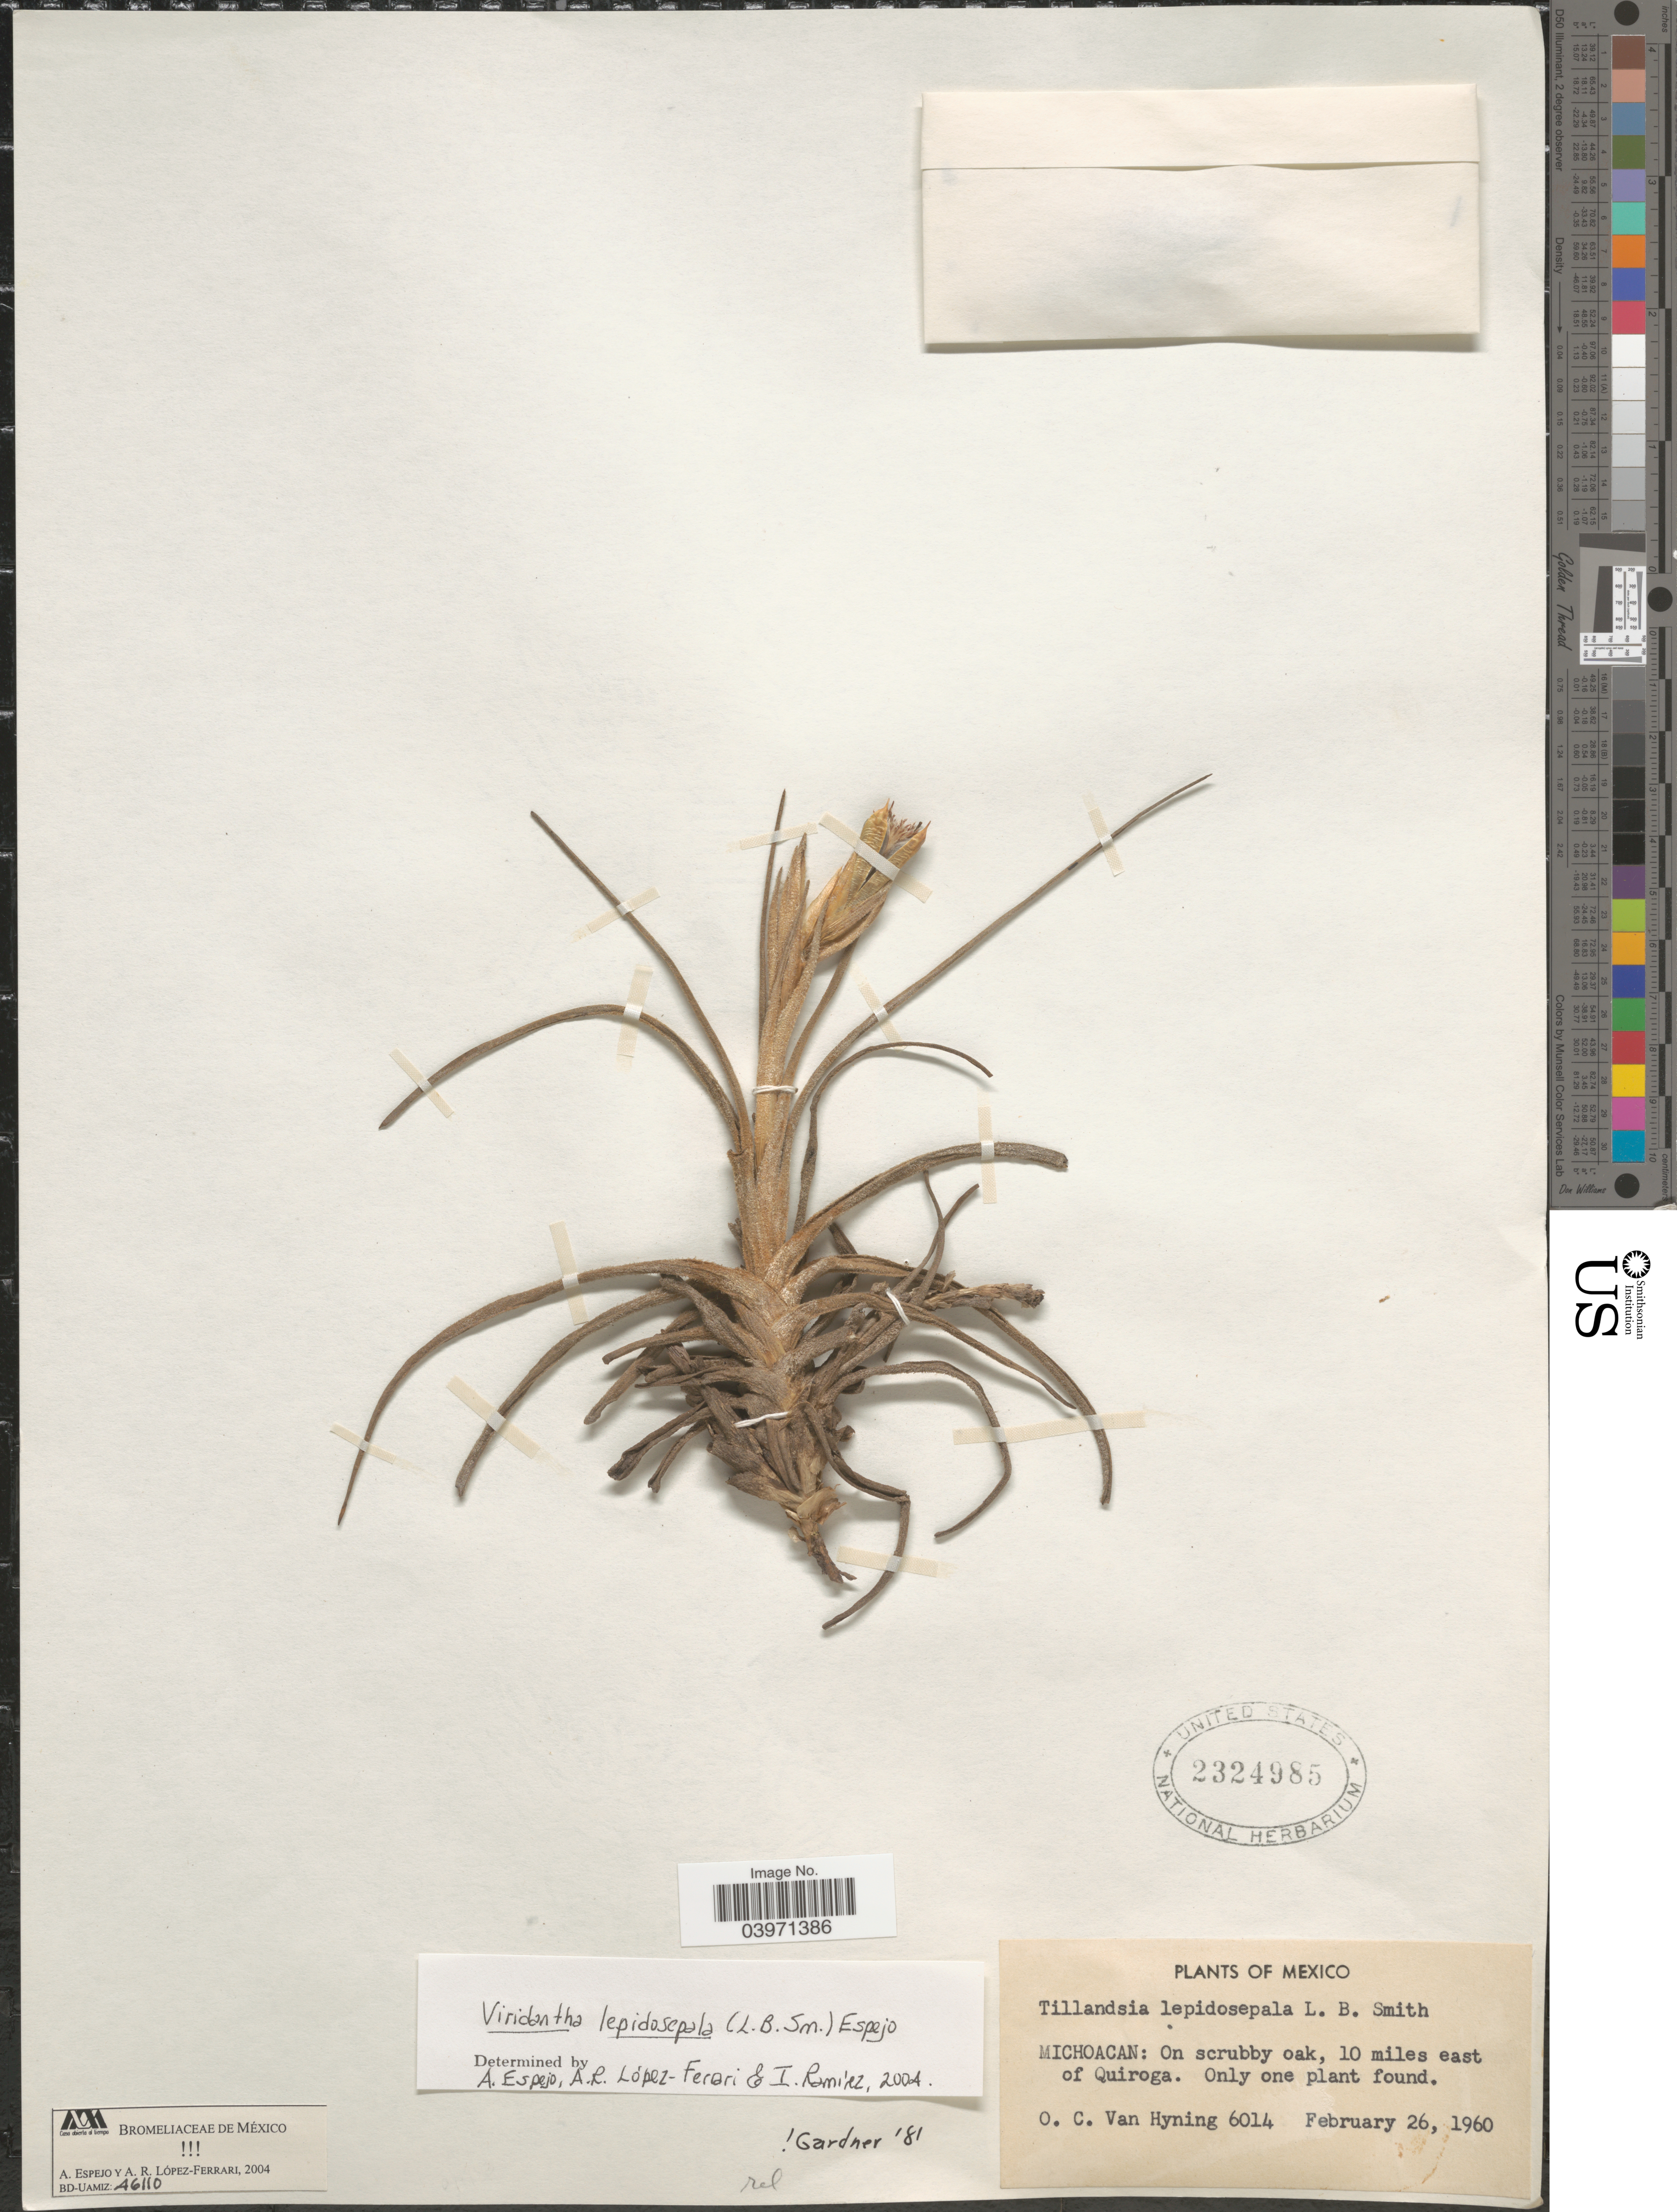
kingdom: Plantae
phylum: Tracheophyta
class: Liliopsida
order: Poales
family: Bromeliaceae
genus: Tillandsia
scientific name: Tillandsia lepidosepala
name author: L.B. Sm.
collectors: O. Van Hyning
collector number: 6014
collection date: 1960-02-26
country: Mexico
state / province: Michoacán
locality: On scrubby oak, 10 miles east of Quiroga.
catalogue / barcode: US 2324985